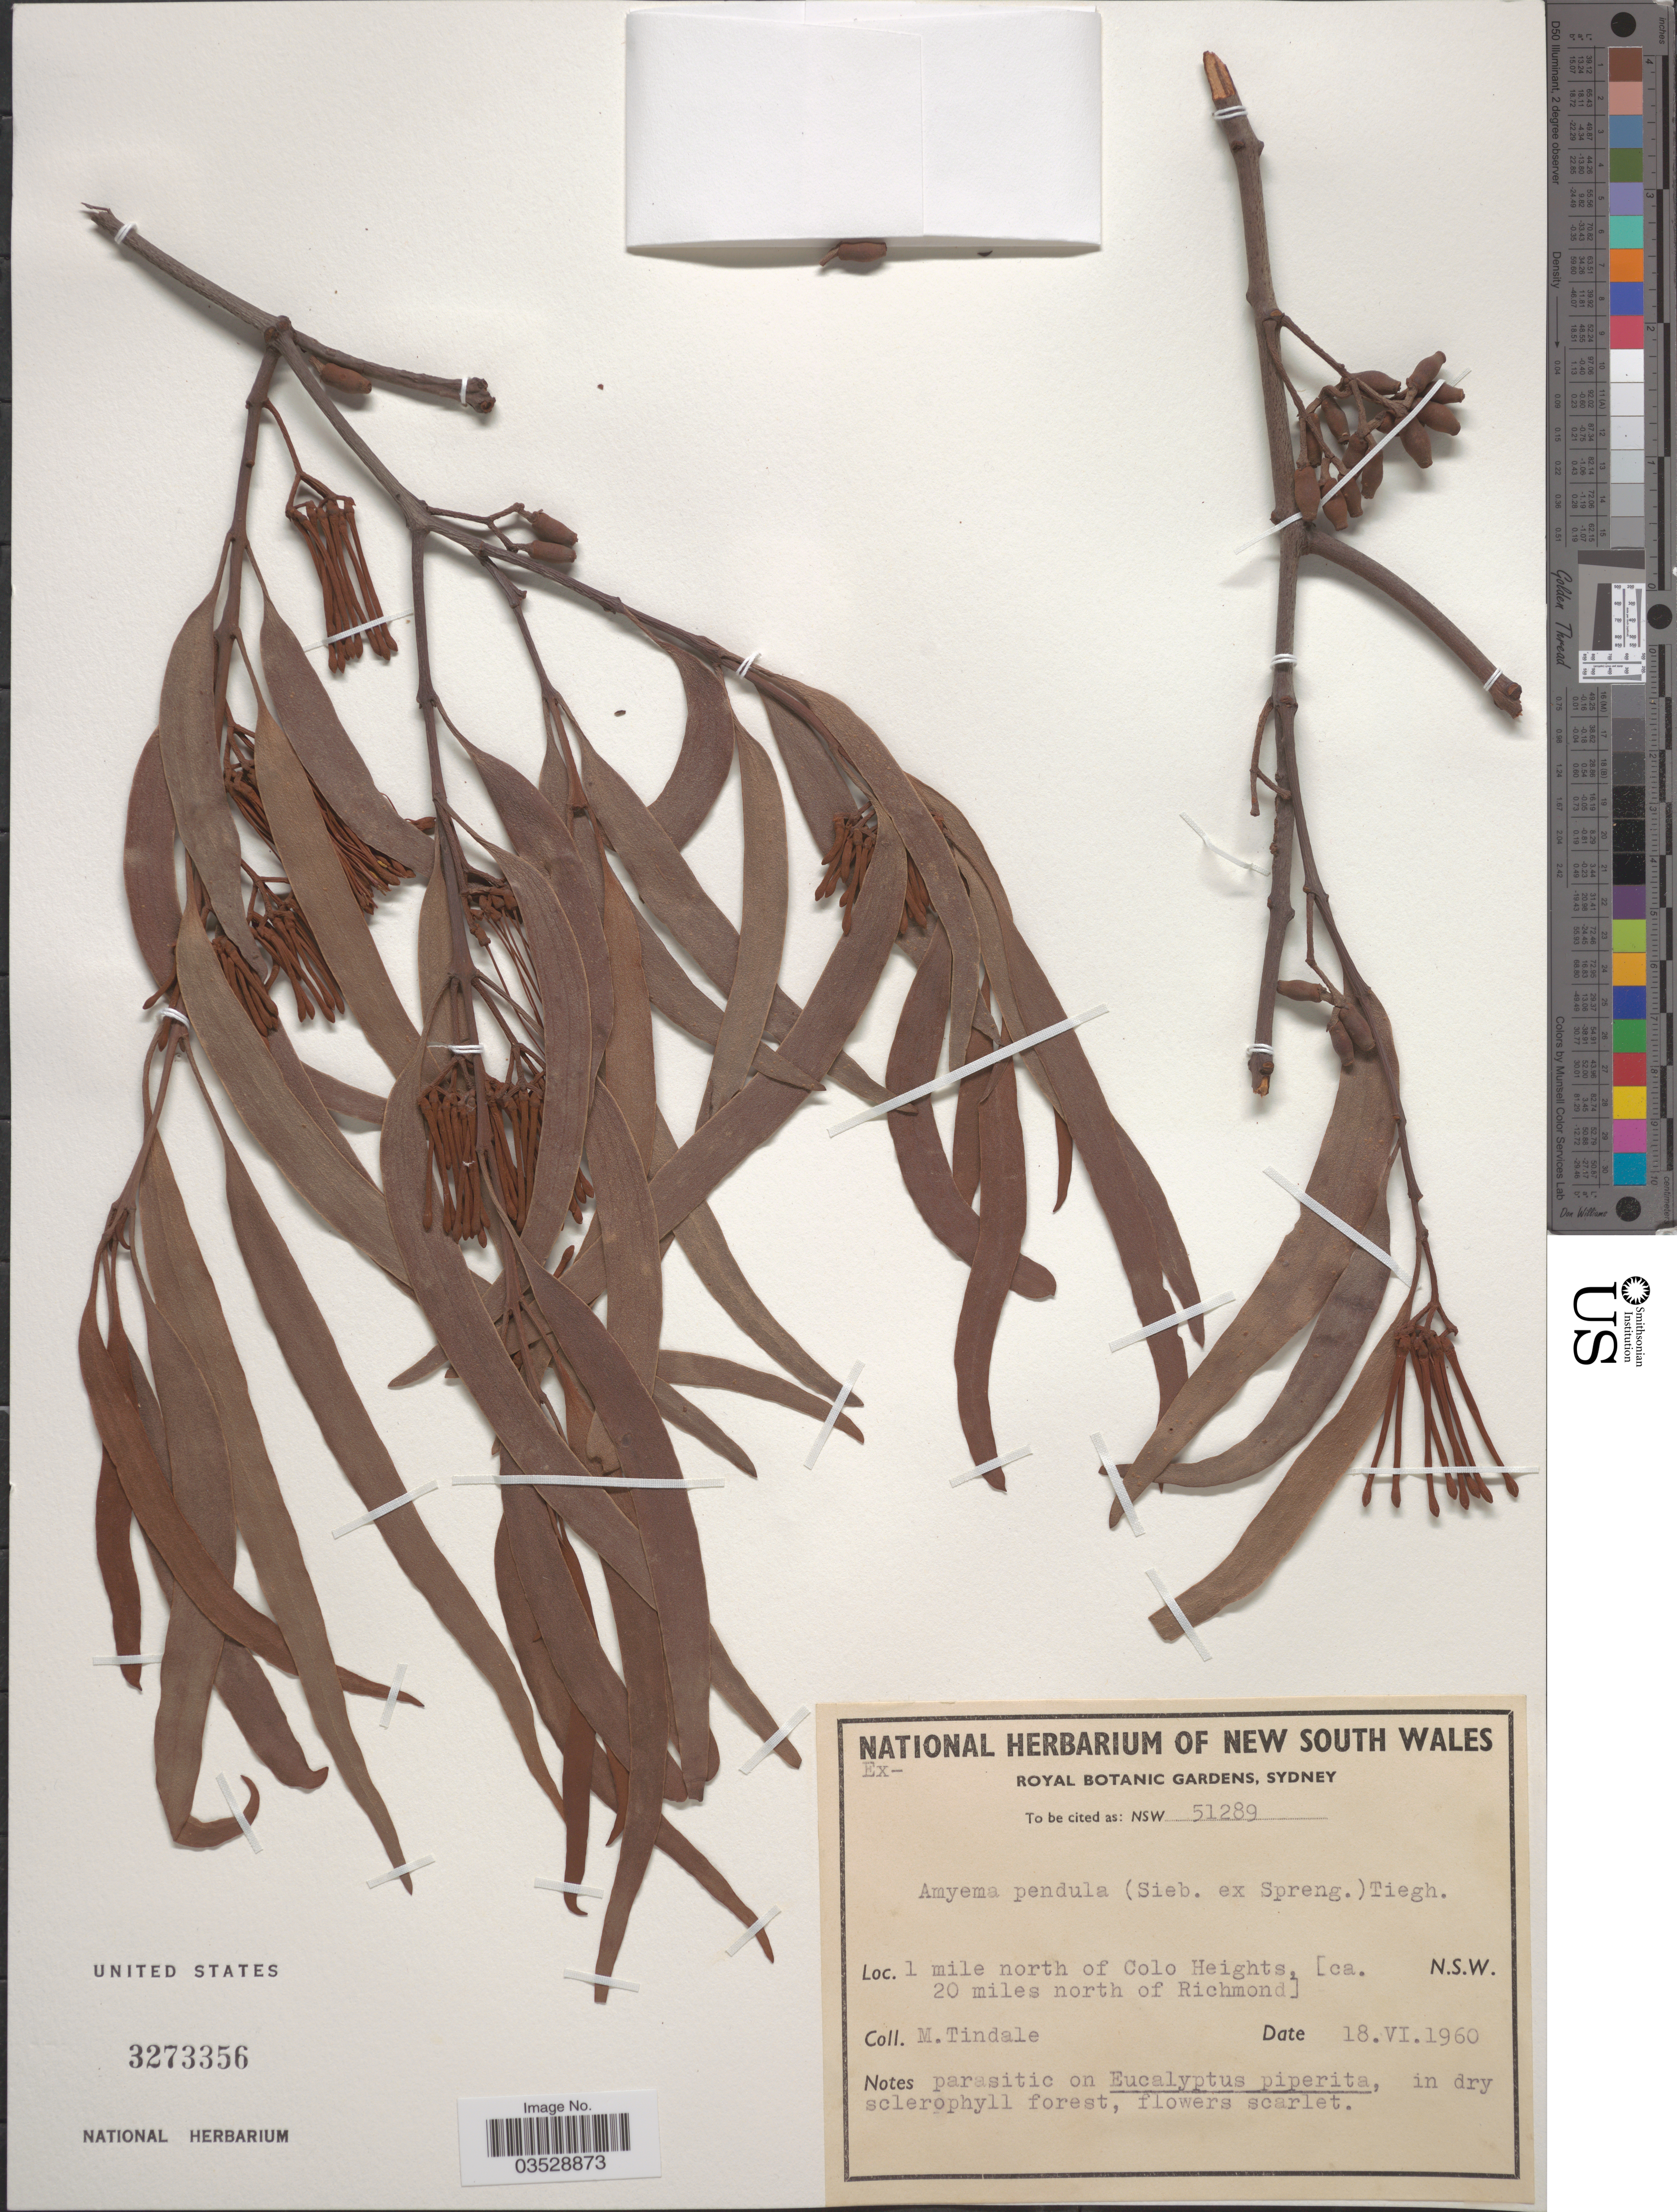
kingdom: Plantae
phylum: Tracheophyta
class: Magnoliopsida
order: Santalales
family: Loranthaceae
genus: Amyema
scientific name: Amyema pendula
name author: (Sieber ex Spreng.) Tiegh.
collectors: M. D. Tindale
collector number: NSW51289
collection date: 1960-06-18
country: Australia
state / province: New South Wales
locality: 1 mile north of Colo Heights, [ca. 20 miles north of Richmond].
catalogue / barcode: US 3273356